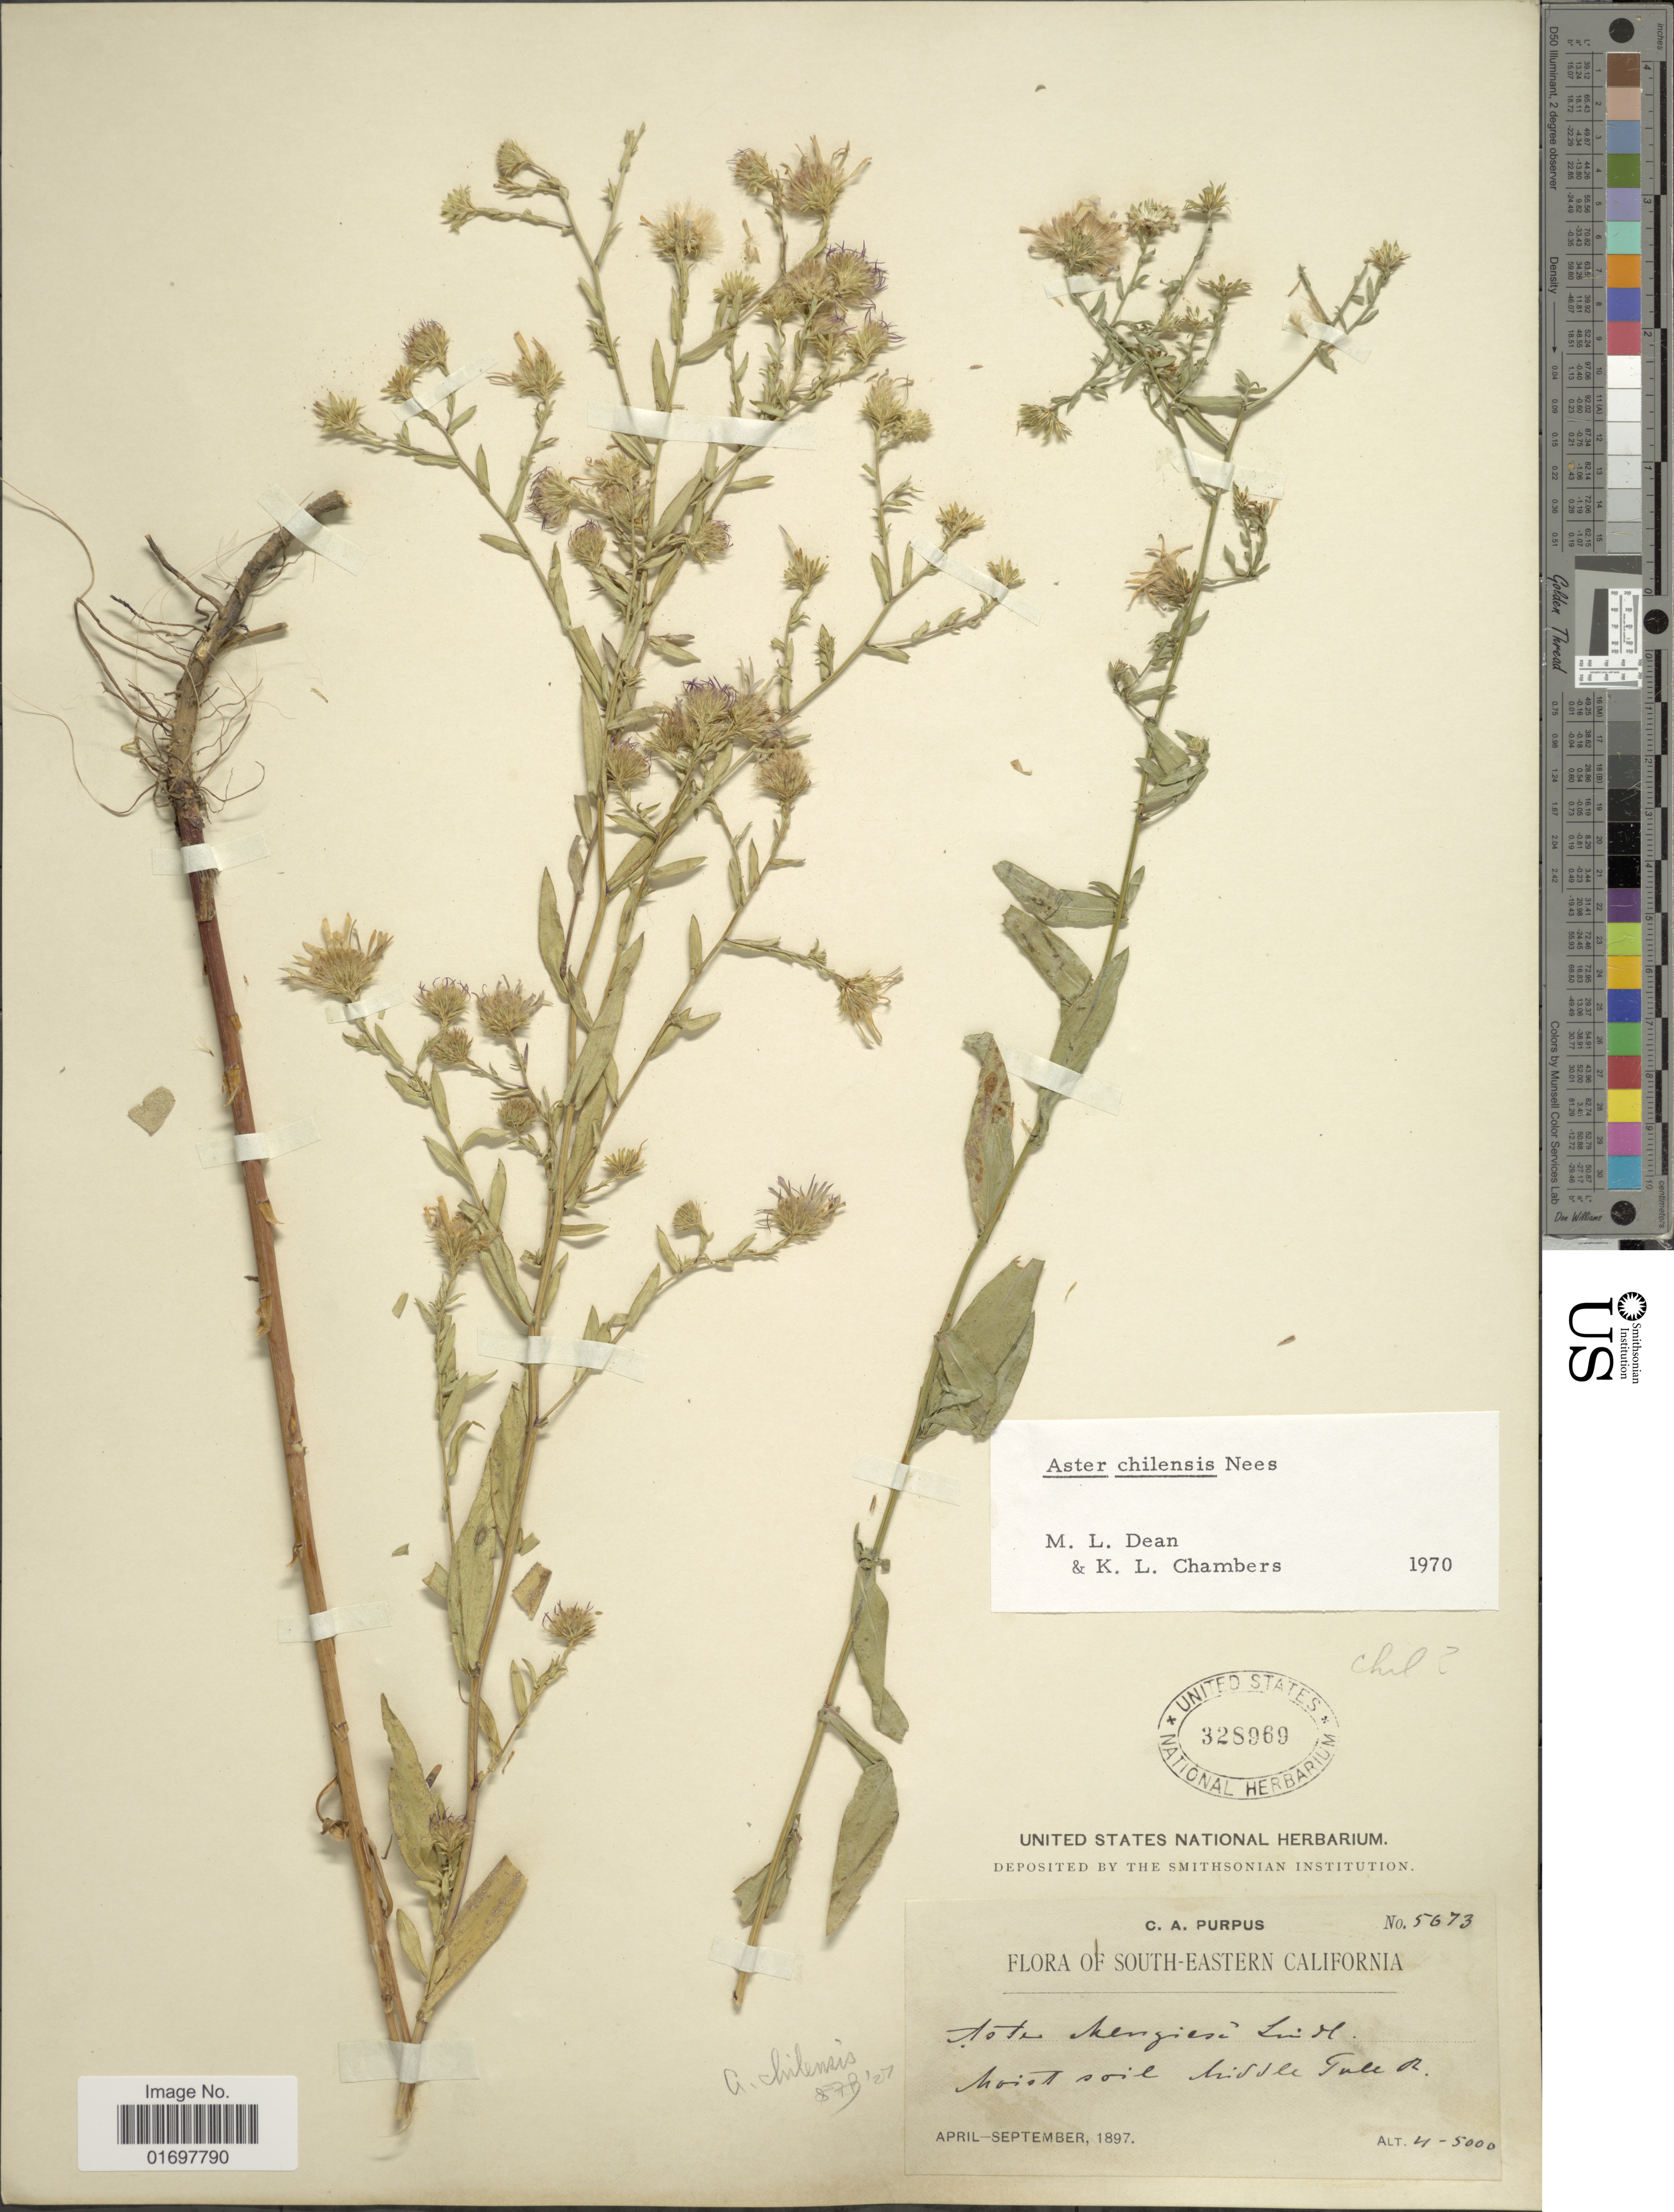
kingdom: Plantae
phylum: Tracheophyta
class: Magnoliopsida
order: Asterales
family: Asteraceae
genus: Symphyotrichum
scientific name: Symphyotrichum chilense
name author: (Nees) G.L. Nesom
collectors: C. A. Purpus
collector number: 5673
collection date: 1897-04/1897-09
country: United States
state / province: California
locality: South-Eastern California.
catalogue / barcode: US 328969